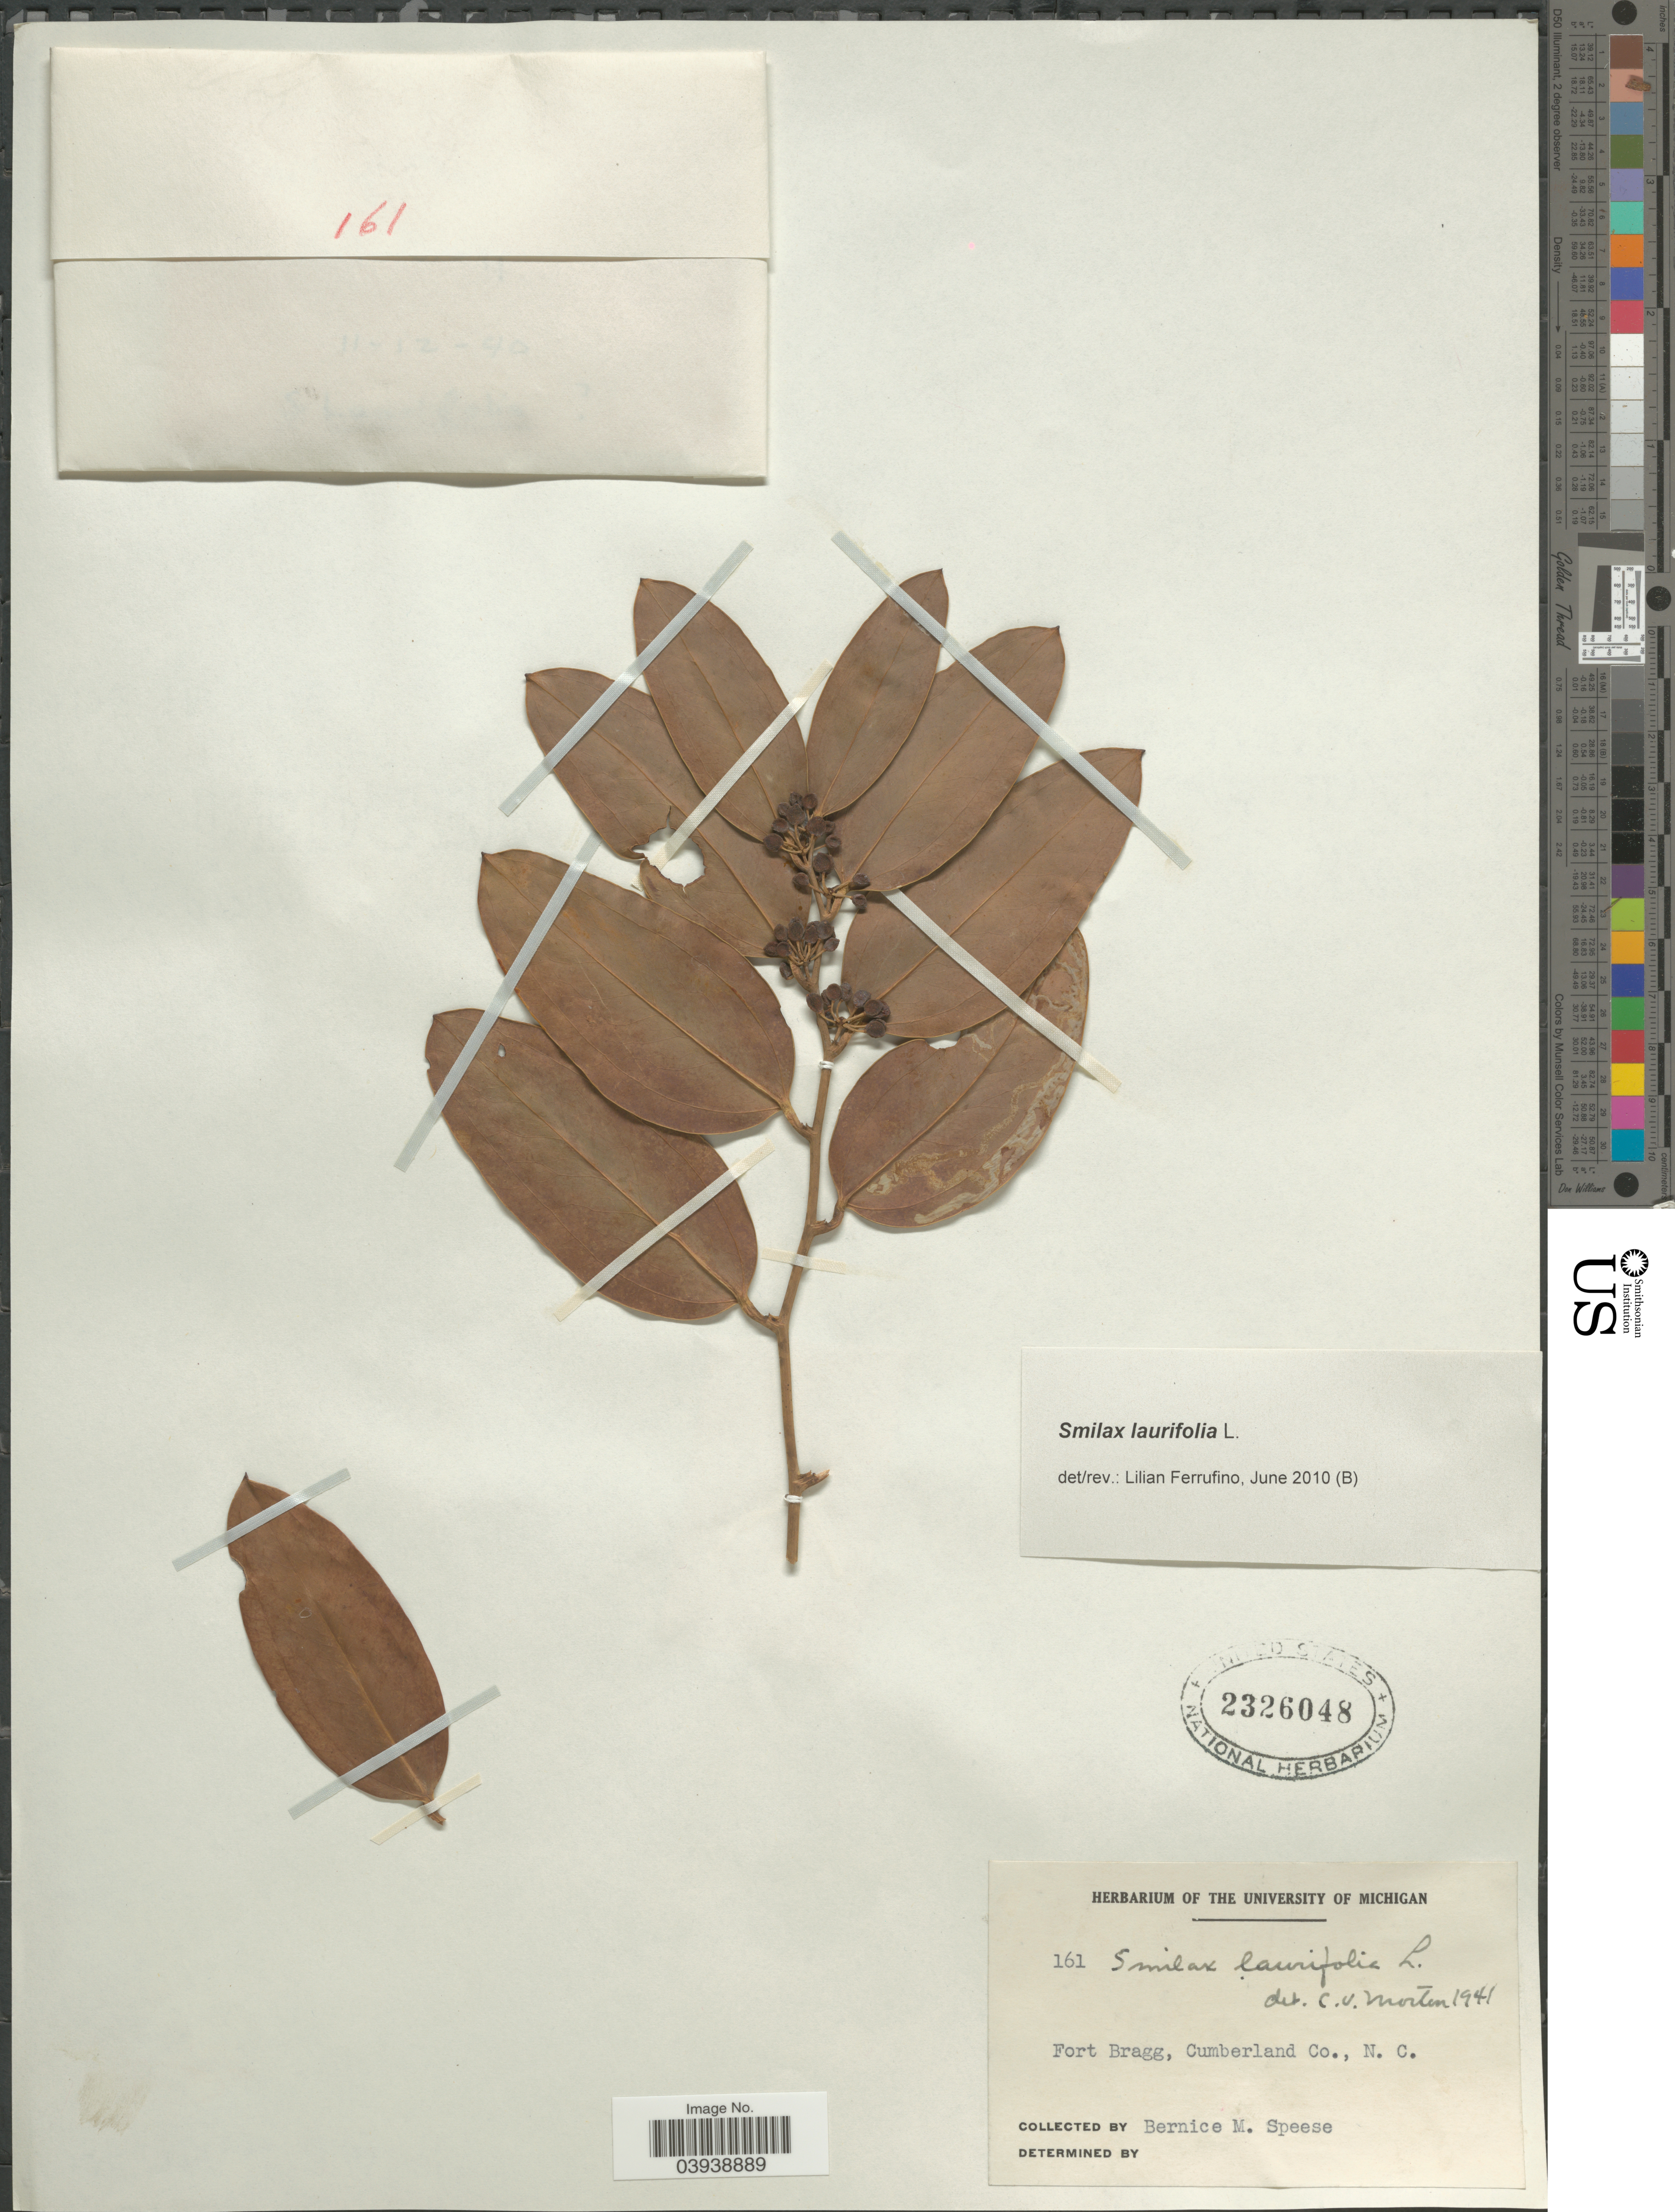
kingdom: Plantae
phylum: Tracheophyta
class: Liliopsida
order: Liliales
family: Smilacaceae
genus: Smilax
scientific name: Smilax laurifolia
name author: L.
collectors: B. Speese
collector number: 161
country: United States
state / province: North Carolina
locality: Fort Bragg, Cumberland Co.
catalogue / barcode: US 2326048